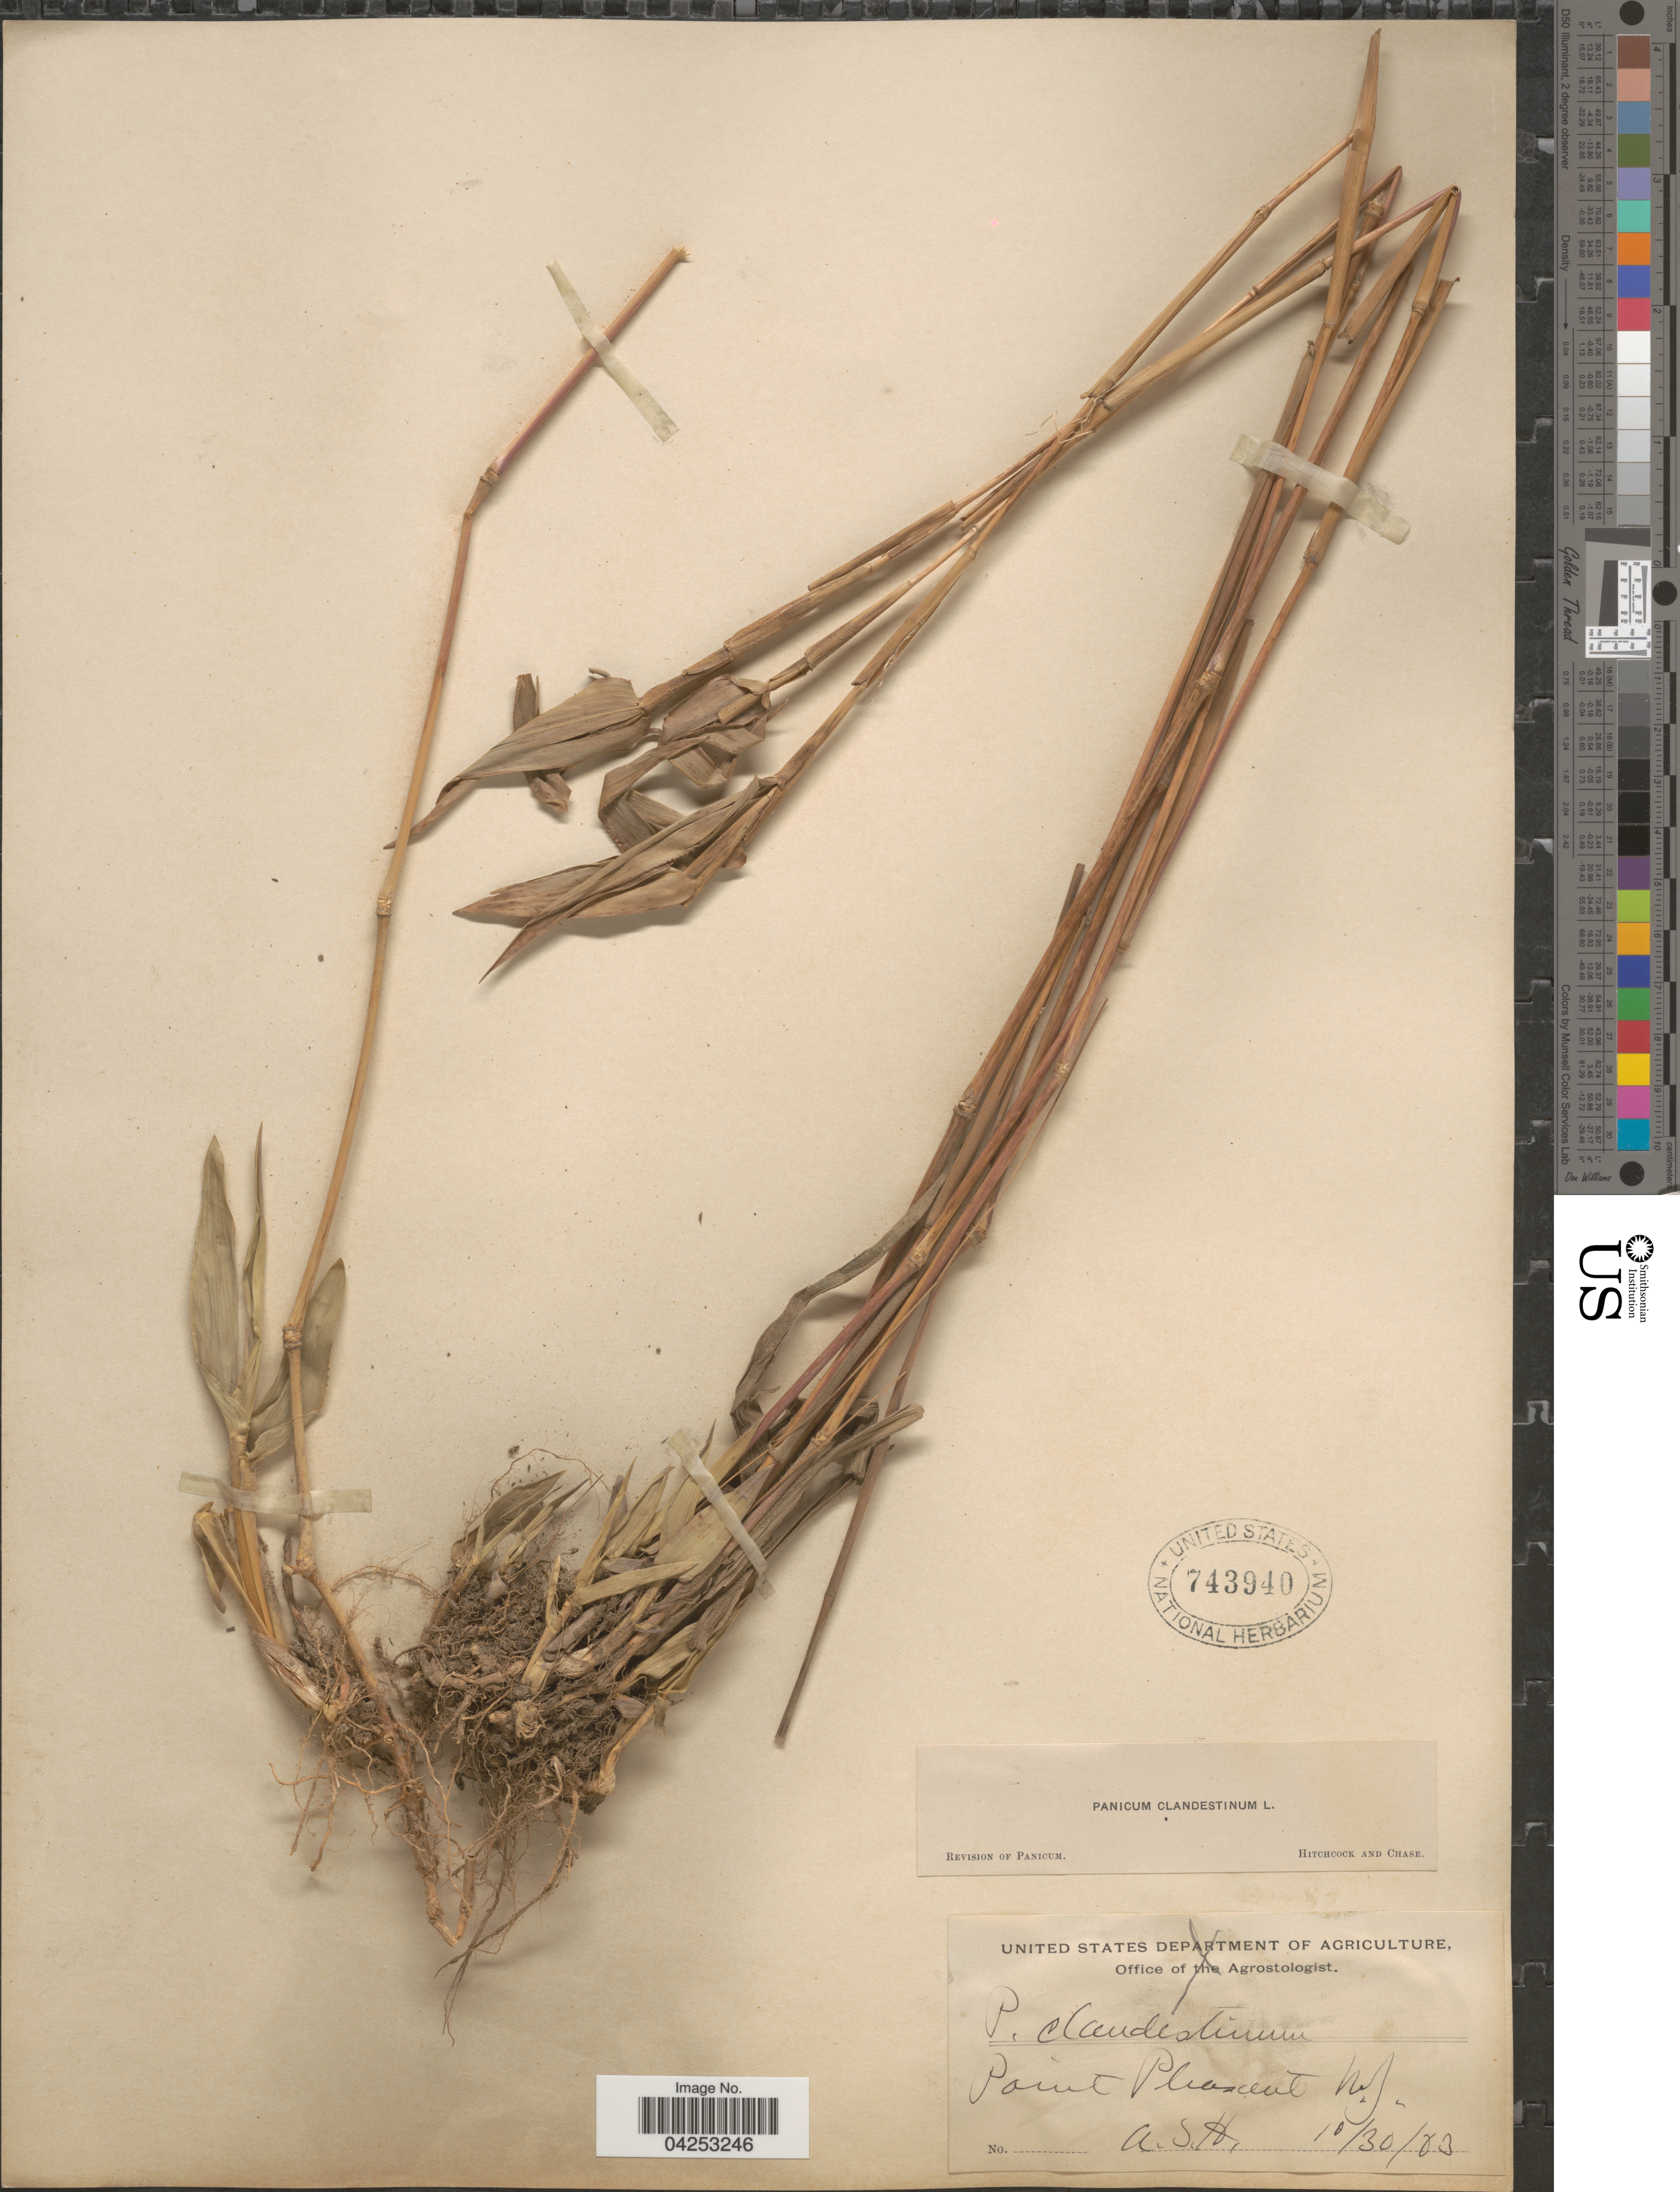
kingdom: Plantae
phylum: Tracheophyta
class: Liliopsida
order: Poales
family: Poaceae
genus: Dichanthelium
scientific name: Dichanthelium clandestinum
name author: (L.) Gould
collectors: A. H.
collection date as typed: Transcribed d/m/y: 30/10/3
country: United States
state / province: New Jersey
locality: Point Pleasant.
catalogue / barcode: US 743940